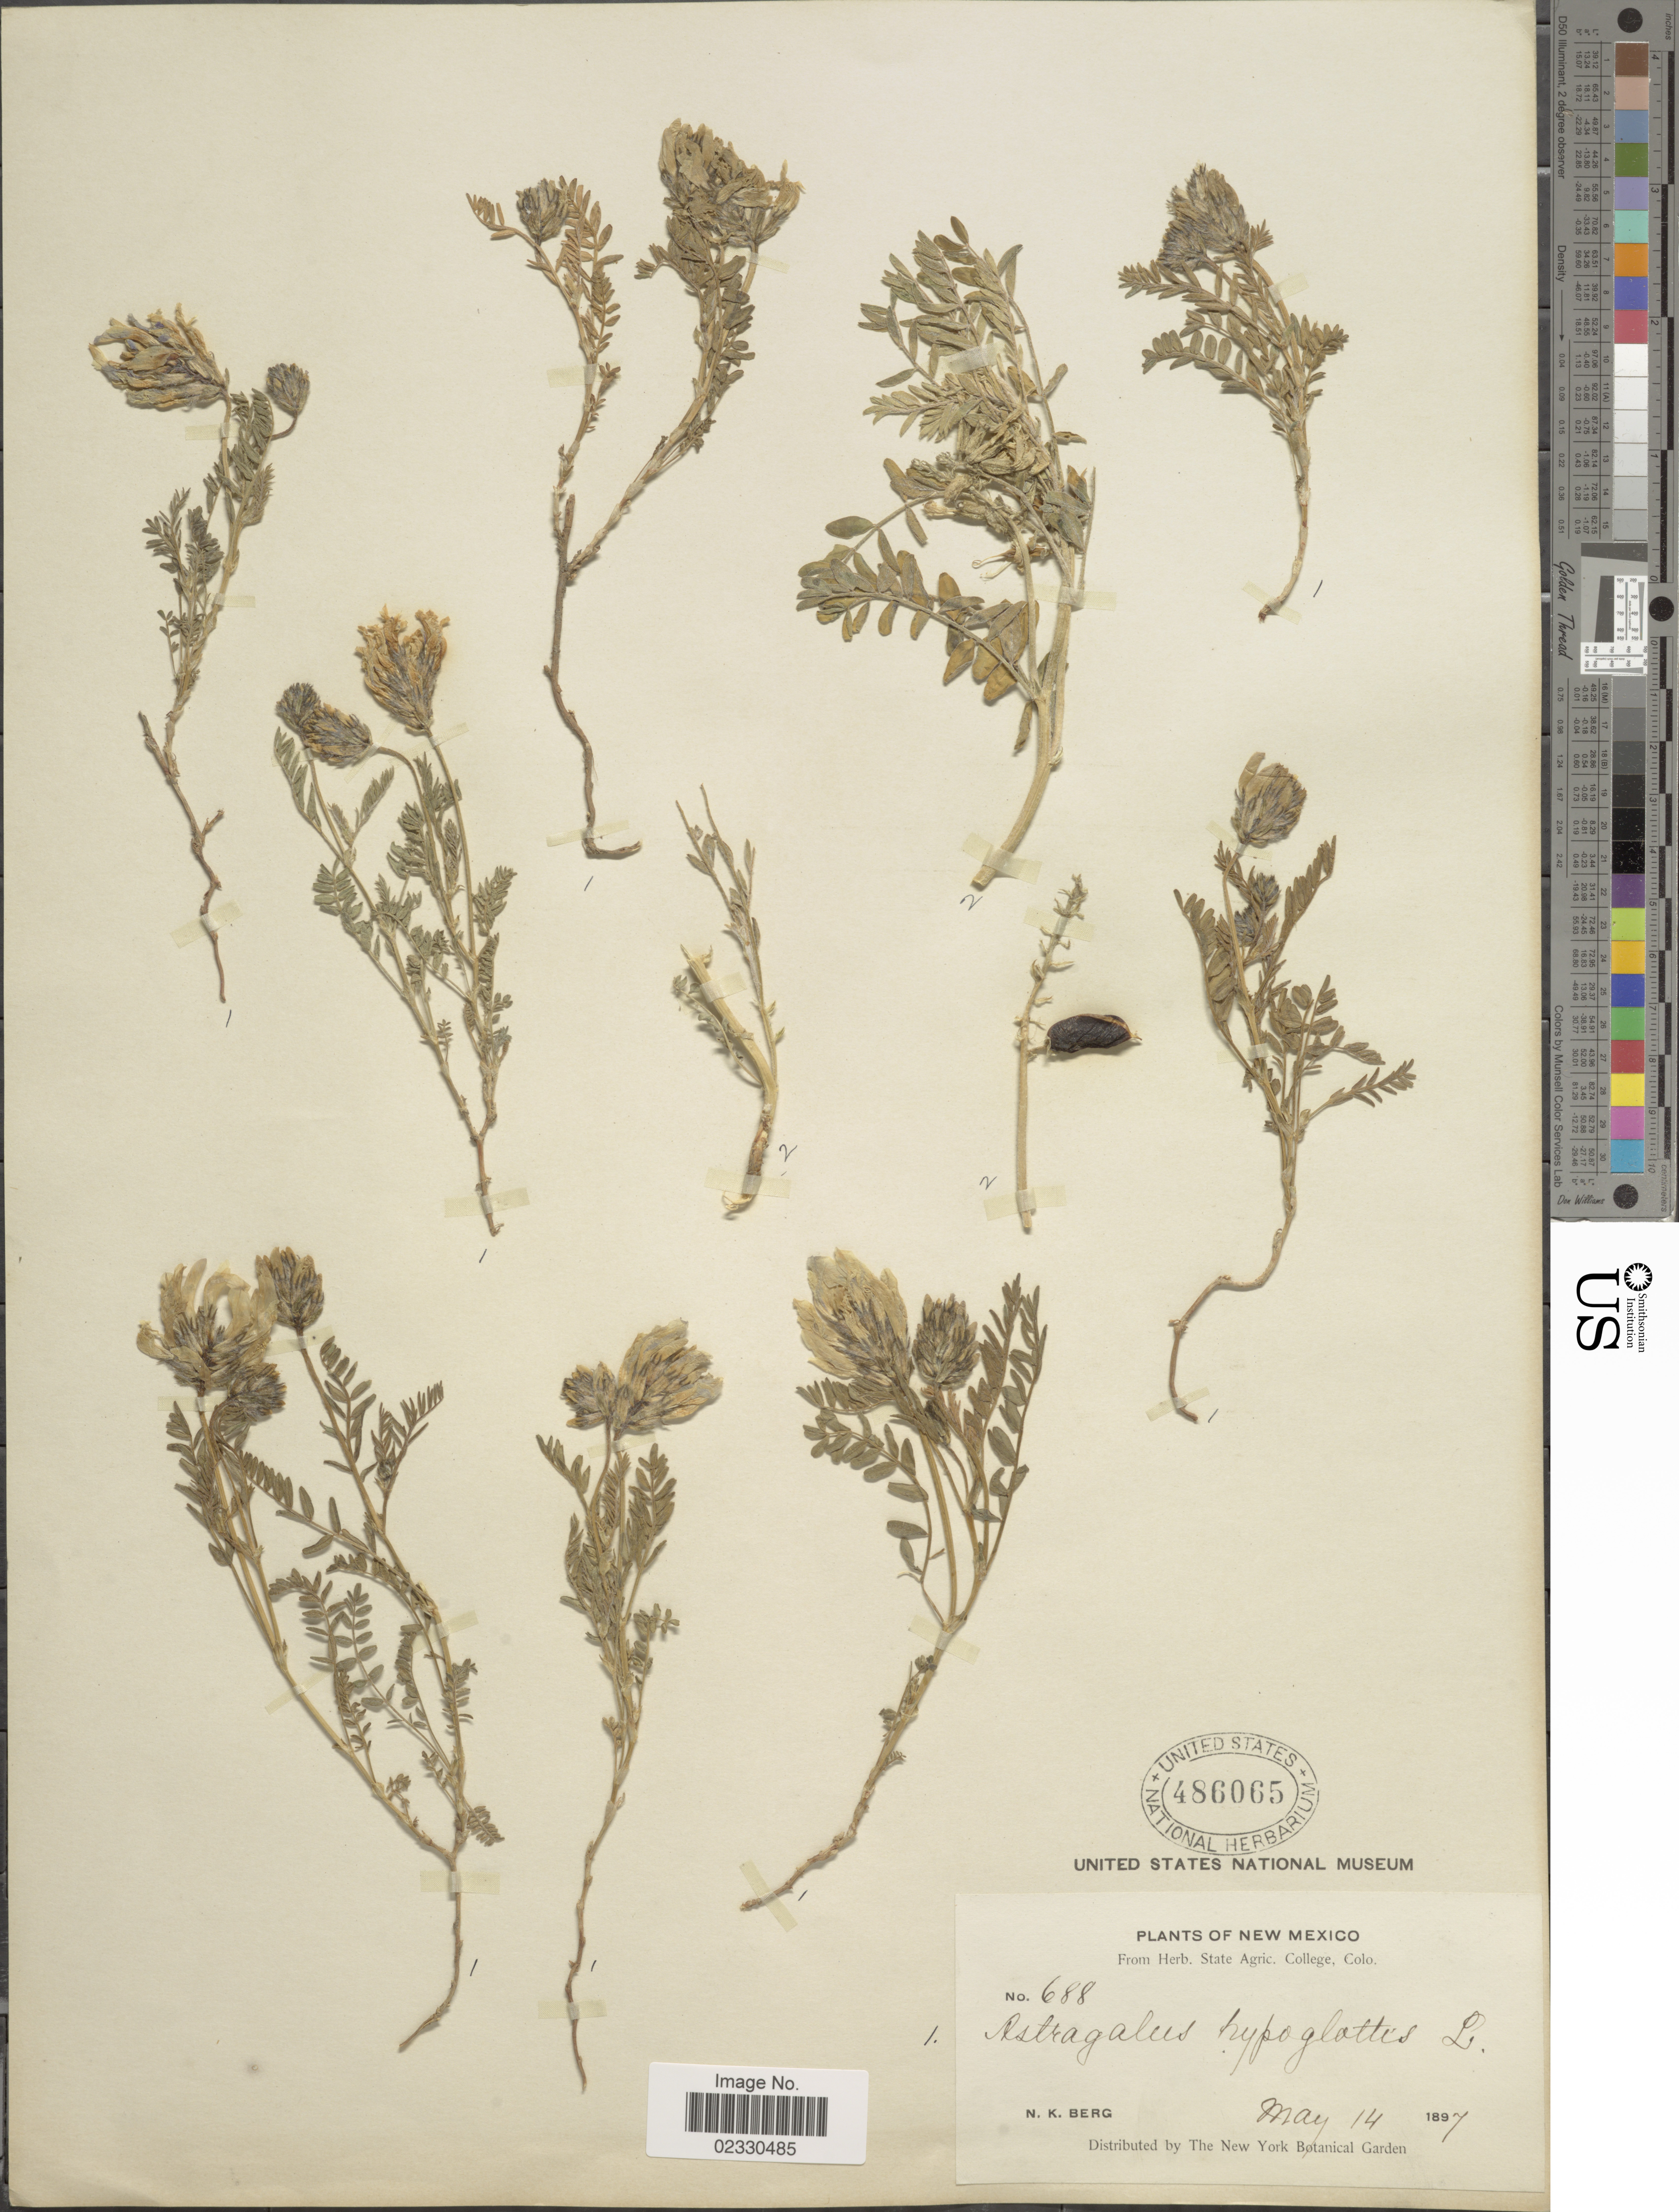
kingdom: Plantae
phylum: Tracheophyta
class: Magnoliopsida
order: Fabales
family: Fabaceae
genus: Astragalus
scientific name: Astragalus dasyglottis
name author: DC.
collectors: N. Berg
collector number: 688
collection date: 1897-05-14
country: United States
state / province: New Mexico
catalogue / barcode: US 486065